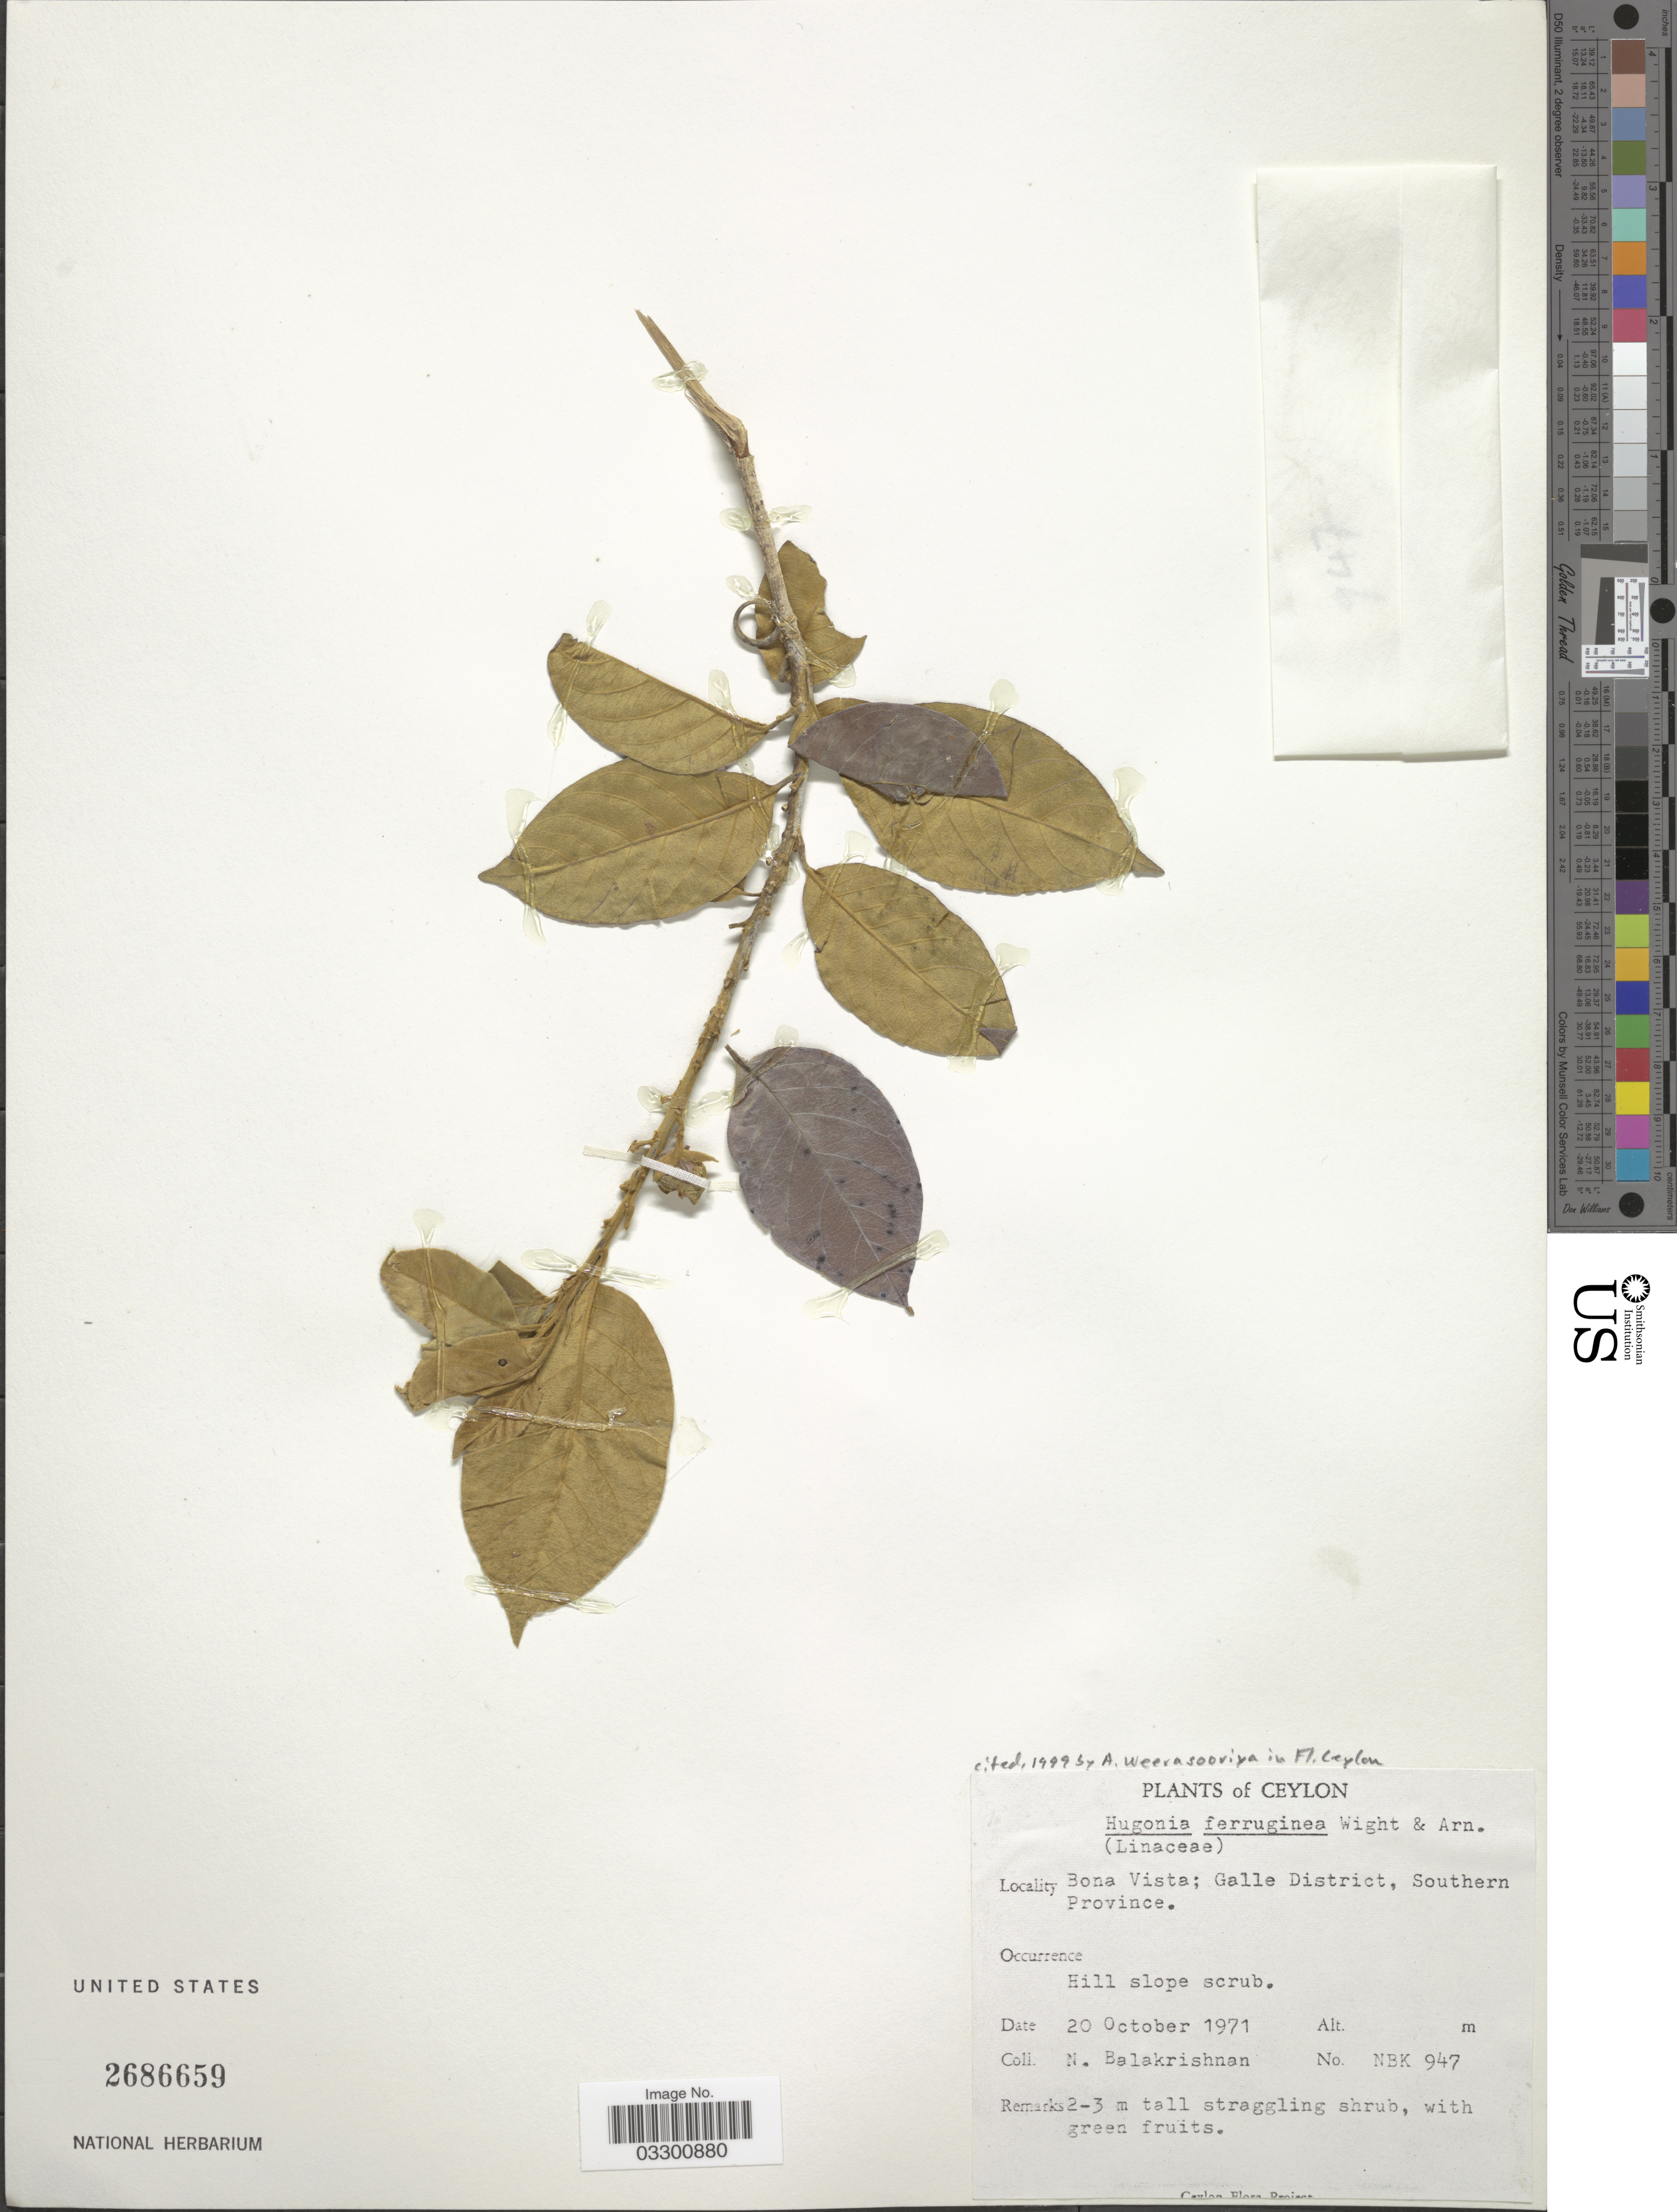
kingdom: Plantae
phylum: Tracheophyta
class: Magnoliopsida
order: Malpighiales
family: Linaceae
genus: Hugonia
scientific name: Hugonia ferruginea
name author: Wight & Arn.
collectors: N. Balakrishnan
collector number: NBK947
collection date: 1971-10-20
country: Sri Lanka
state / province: Southern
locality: Ceylon, Bona Vista; Galle District.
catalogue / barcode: US 2686659